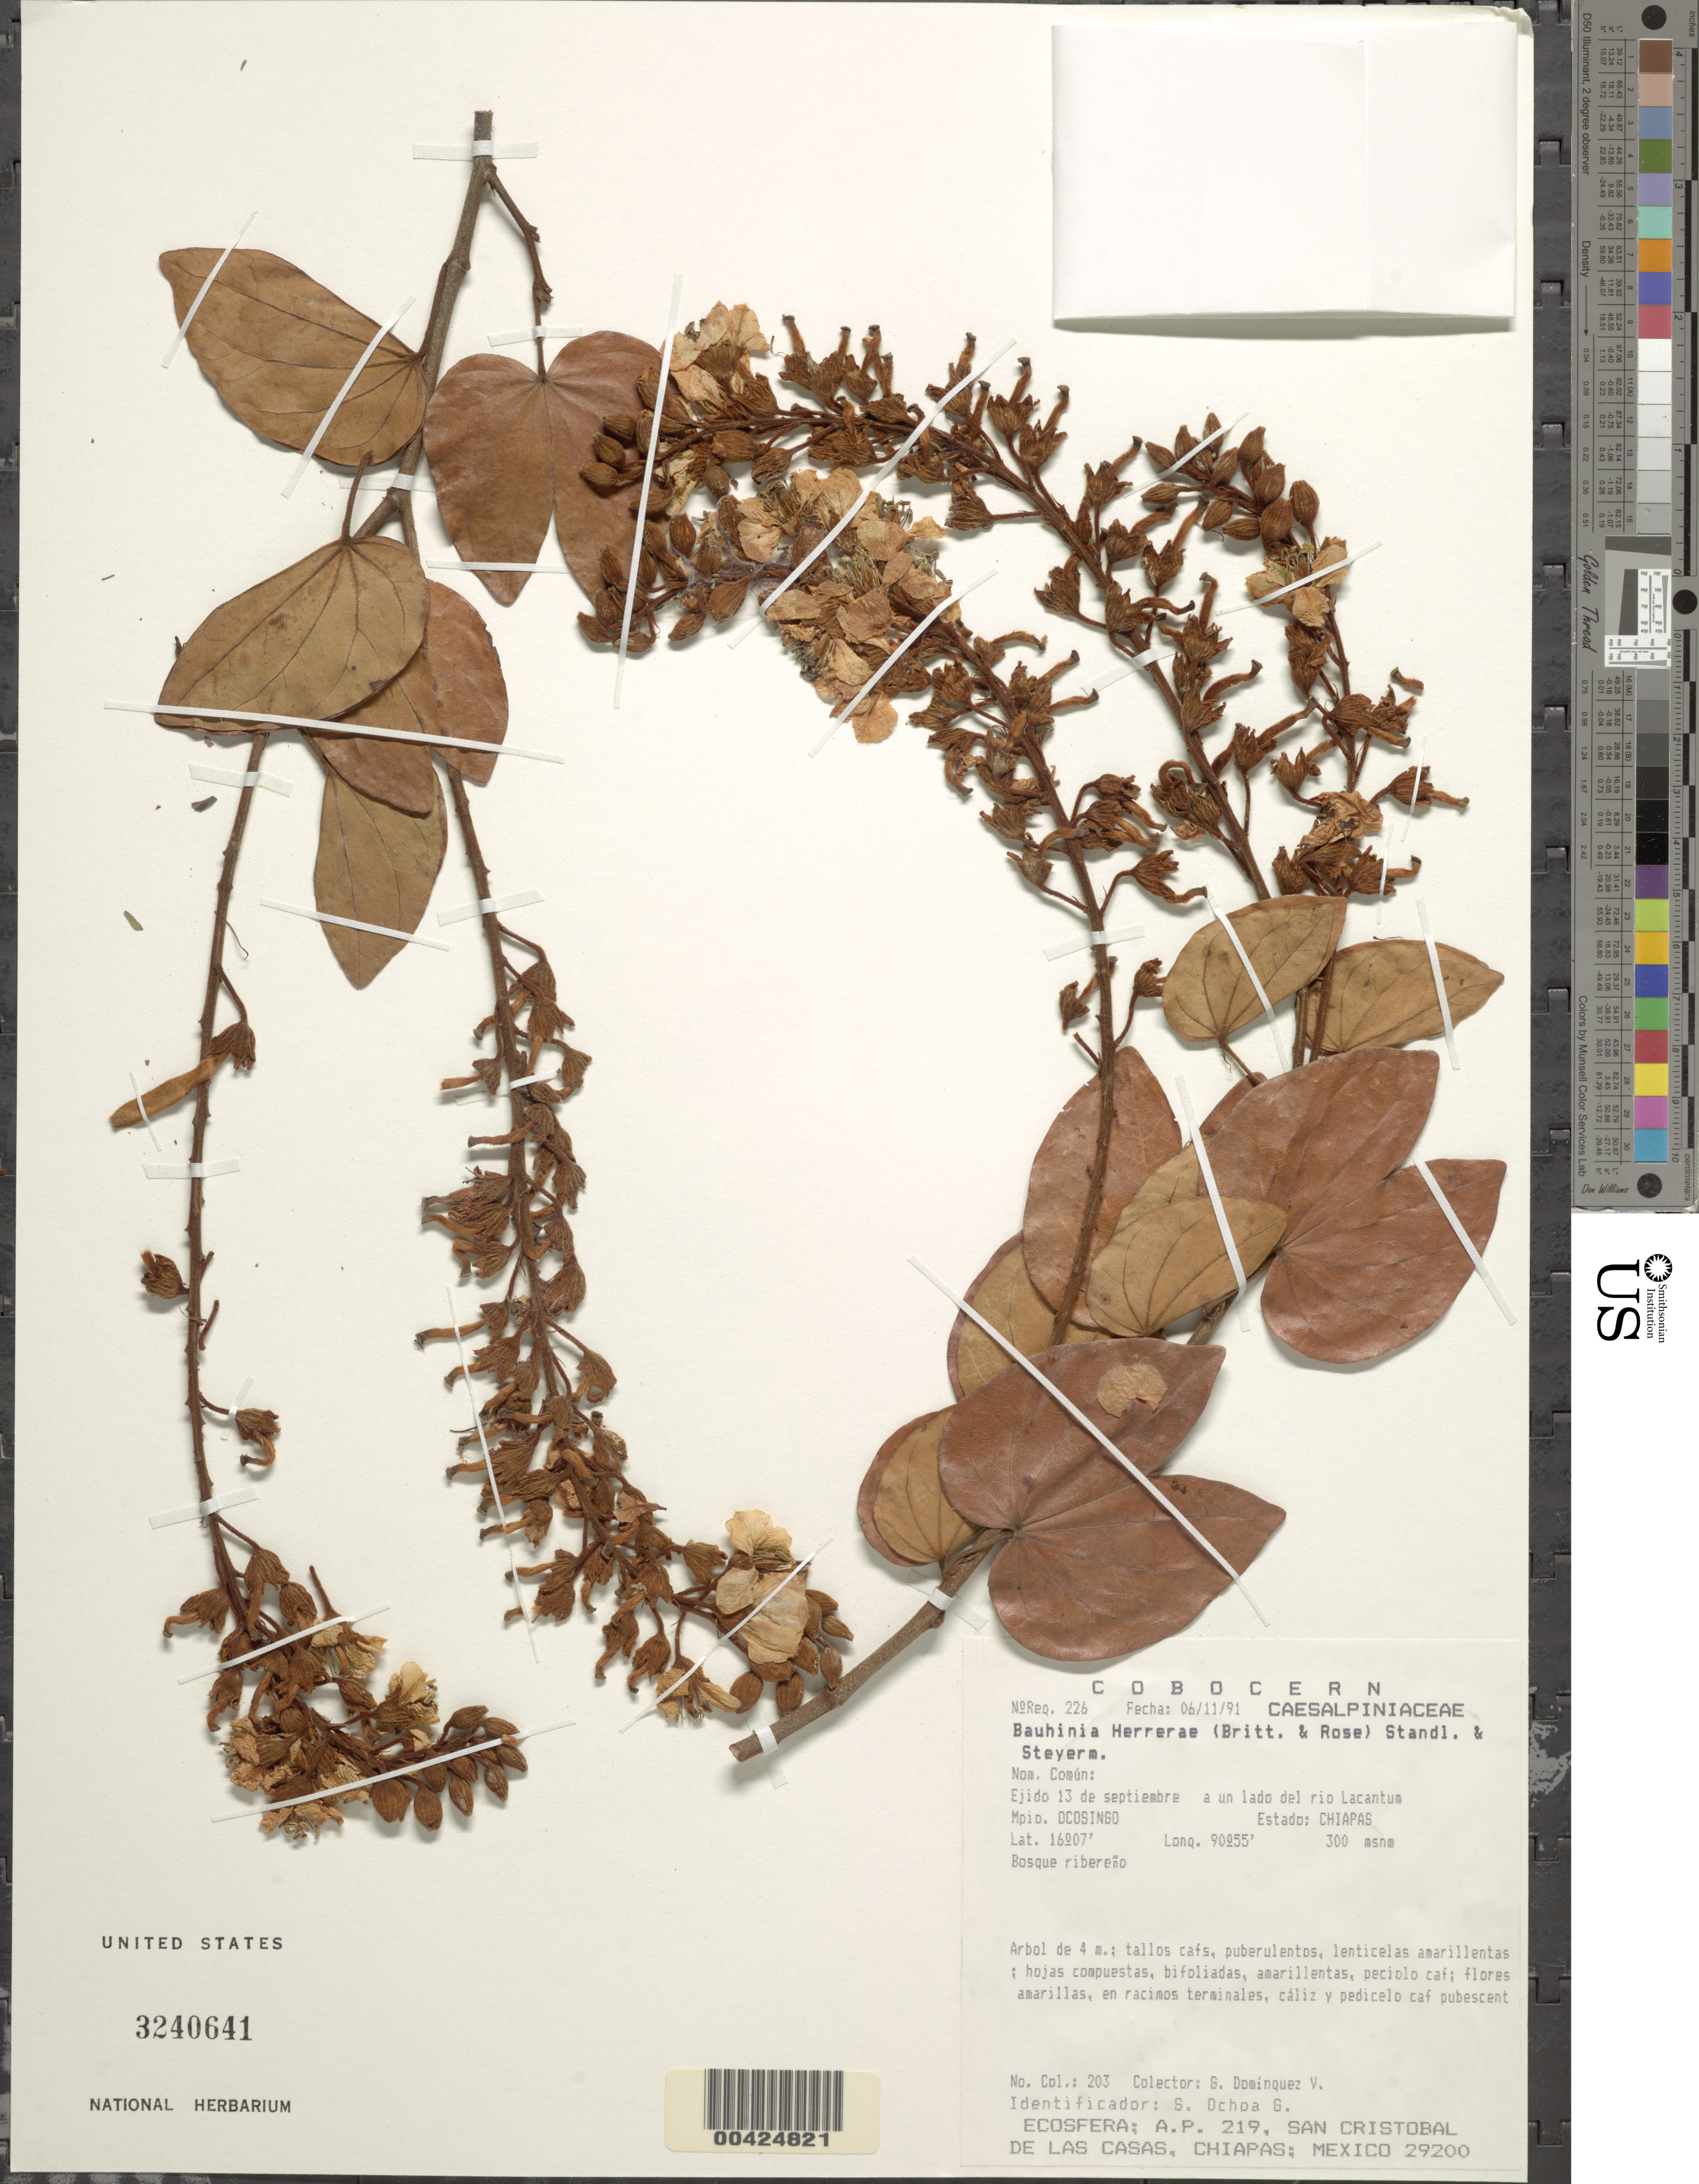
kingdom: Plantae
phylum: Tracheophyta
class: Magnoliopsida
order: Fabales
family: Fabaceae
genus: Bauhinia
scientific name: Bauhinia herrerae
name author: (Britton & Rose) Standl. & Steyerm.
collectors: B. Dominquez V.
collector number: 203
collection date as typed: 13 Sep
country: Mexico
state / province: Chiapas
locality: Ocosingo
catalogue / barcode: US 3240641